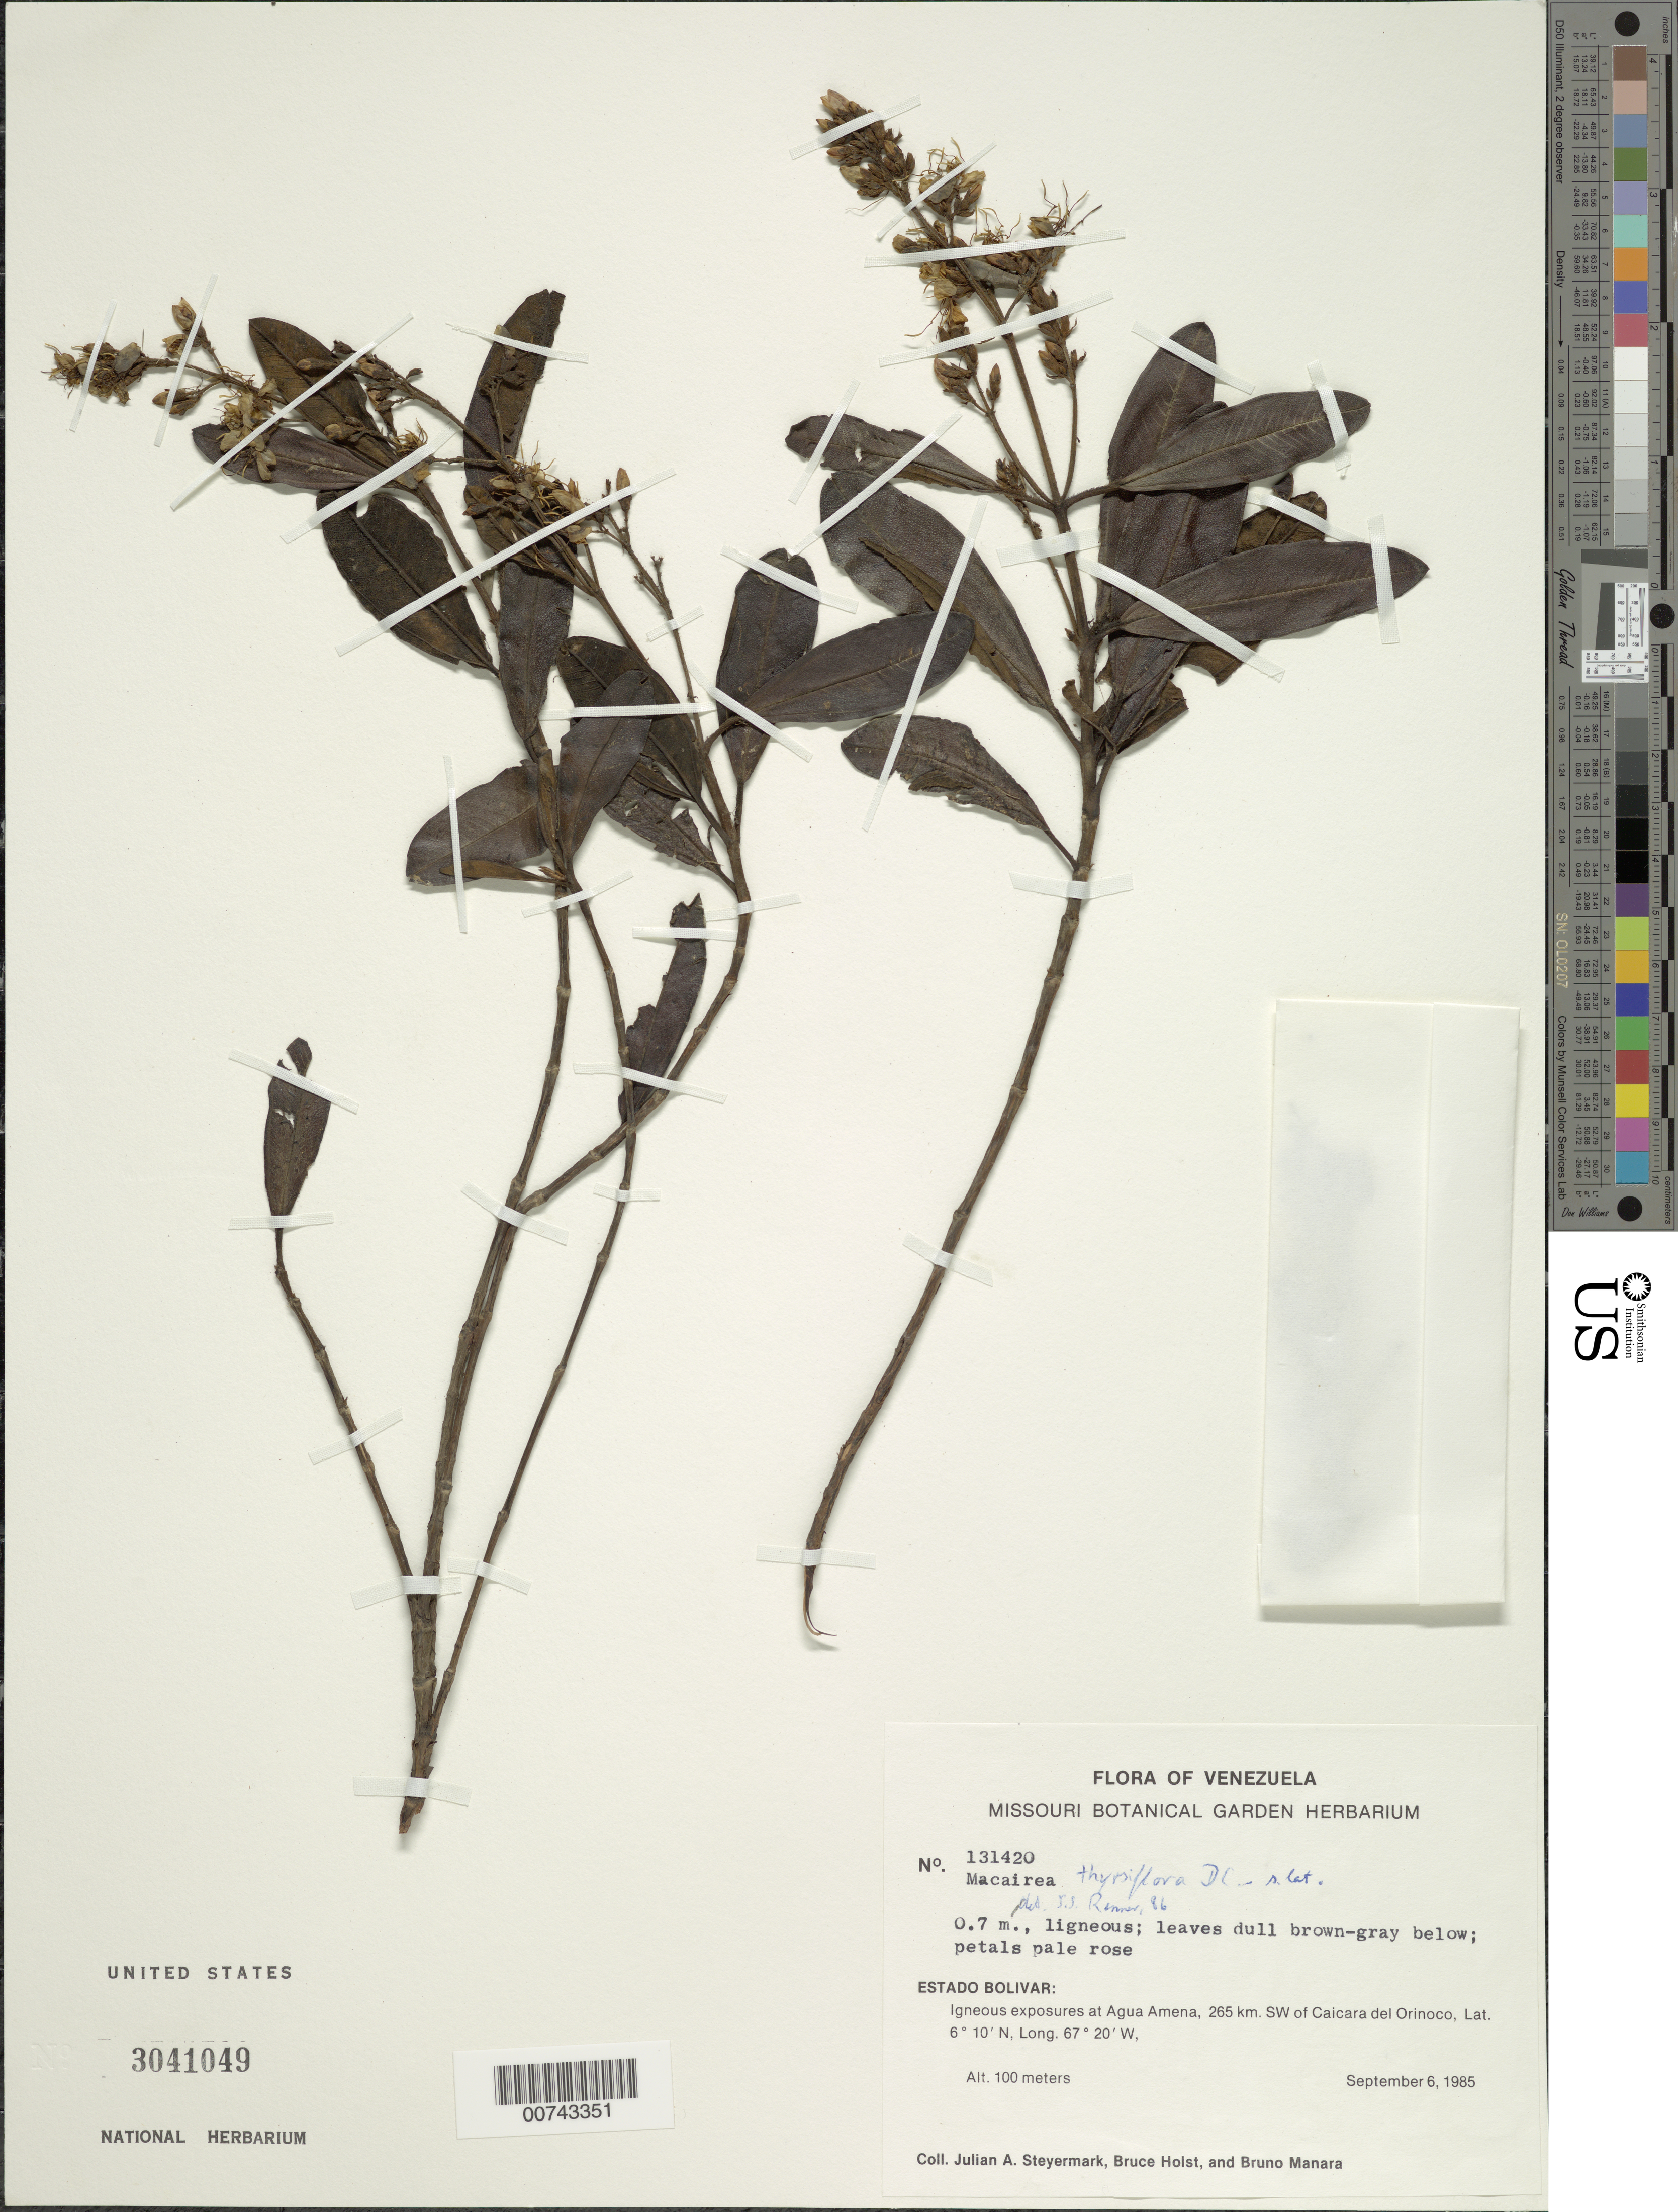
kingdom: Plantae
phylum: Tracheophyta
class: Magnoliopsida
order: Myrtales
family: Melastomataceae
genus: Macairea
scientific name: Macairea thyrsiflora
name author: DC.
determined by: Nunes da Silva, Diego, (RB), Jardim Botanico do Rio de Janeiro - Herbario (BRAZIL)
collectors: J. Steyermark, B. Holst & B. Manara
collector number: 131420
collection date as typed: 6-Sep-85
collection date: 1985-09-06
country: Venezuela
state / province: Bolívar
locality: Agua Amena, 265 km SW of Caicara del Orinoco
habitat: Among igneous exposures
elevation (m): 100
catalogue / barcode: US 3041049